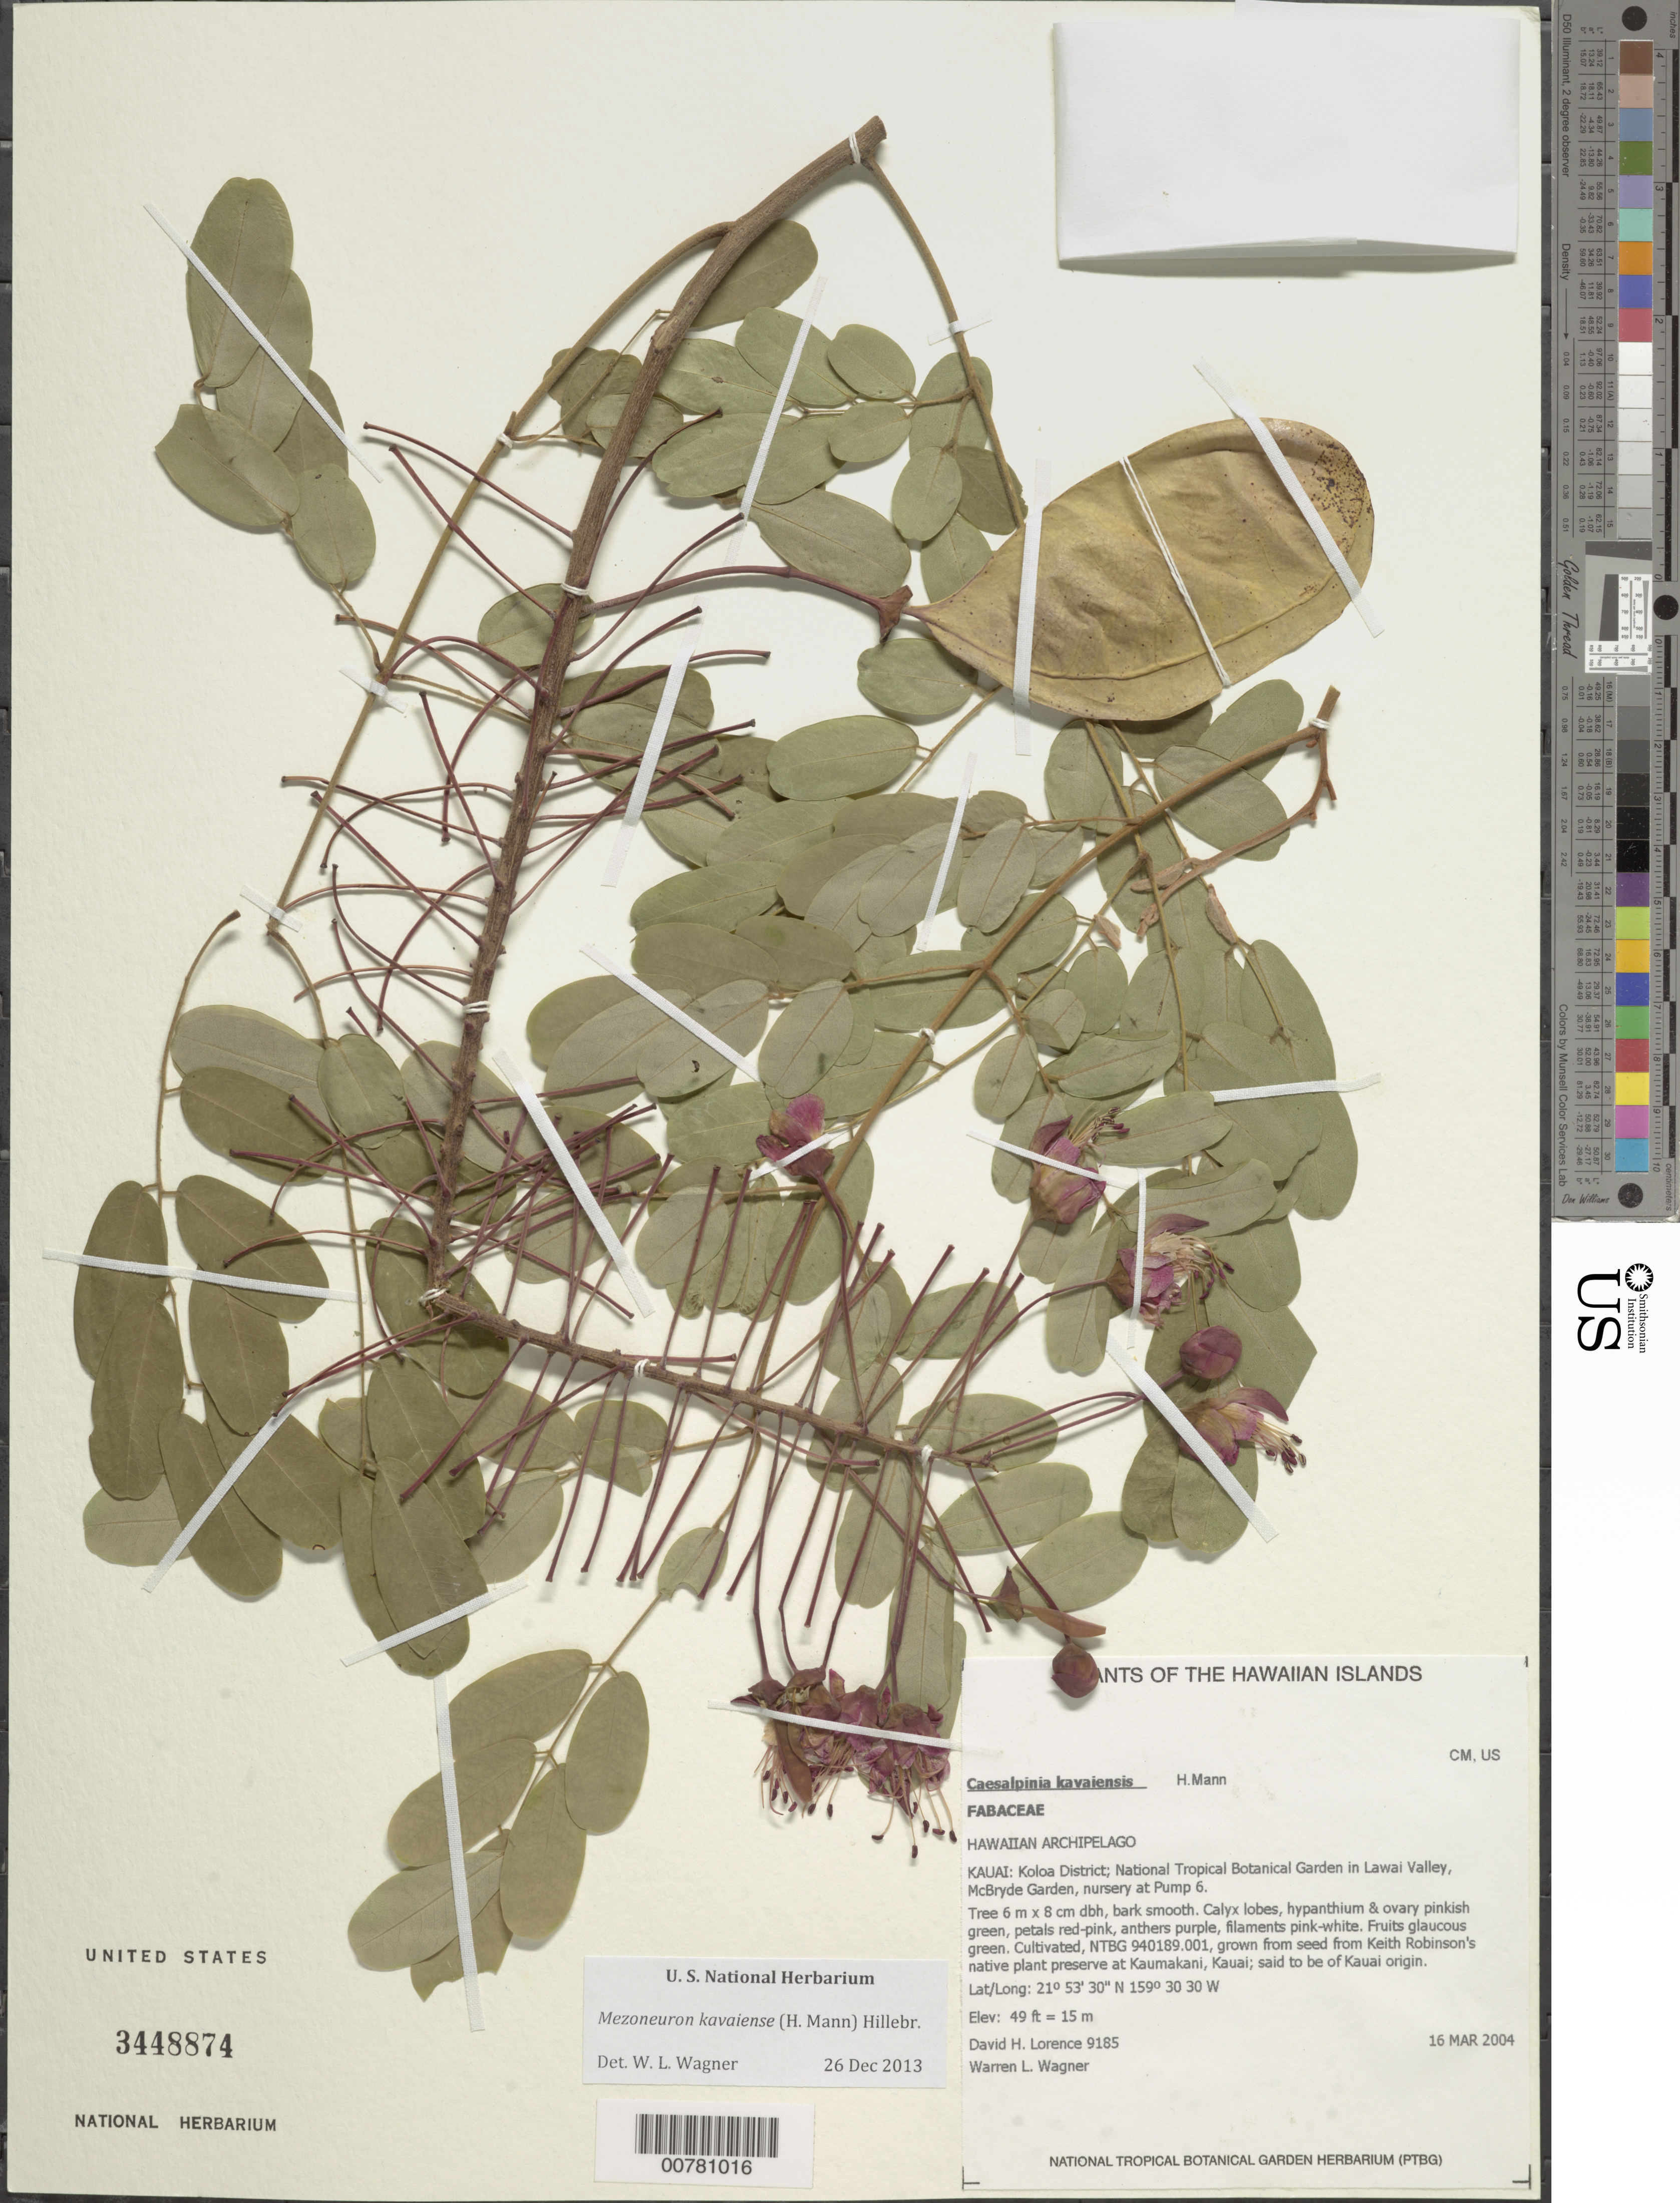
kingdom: Plantae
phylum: Tracheophyta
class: Magnoliopsida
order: Fabales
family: Fabaceae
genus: Mezoneuron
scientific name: Mezoneuron kavaiense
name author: (H. Mann) Hillebr.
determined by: Wagner, W. L., (BOT), Smithsonian Institution - National Museum of Natural History (UNITED STATES)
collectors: D. Lorence & W. L. Wagner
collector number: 9185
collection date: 2004-03-16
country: United States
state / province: Hawaii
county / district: Kauai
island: Kaua'i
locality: National Tropical Botanical Garden in Lawai Valley, McBryde Garden, nursery at Pump 6.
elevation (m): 15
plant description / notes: NTBG 940189.001, grown from seed from Keith Robinson's native plant preserve at Kaumakani, Kauai, said to be of Kauai origin.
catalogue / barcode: US 3448874